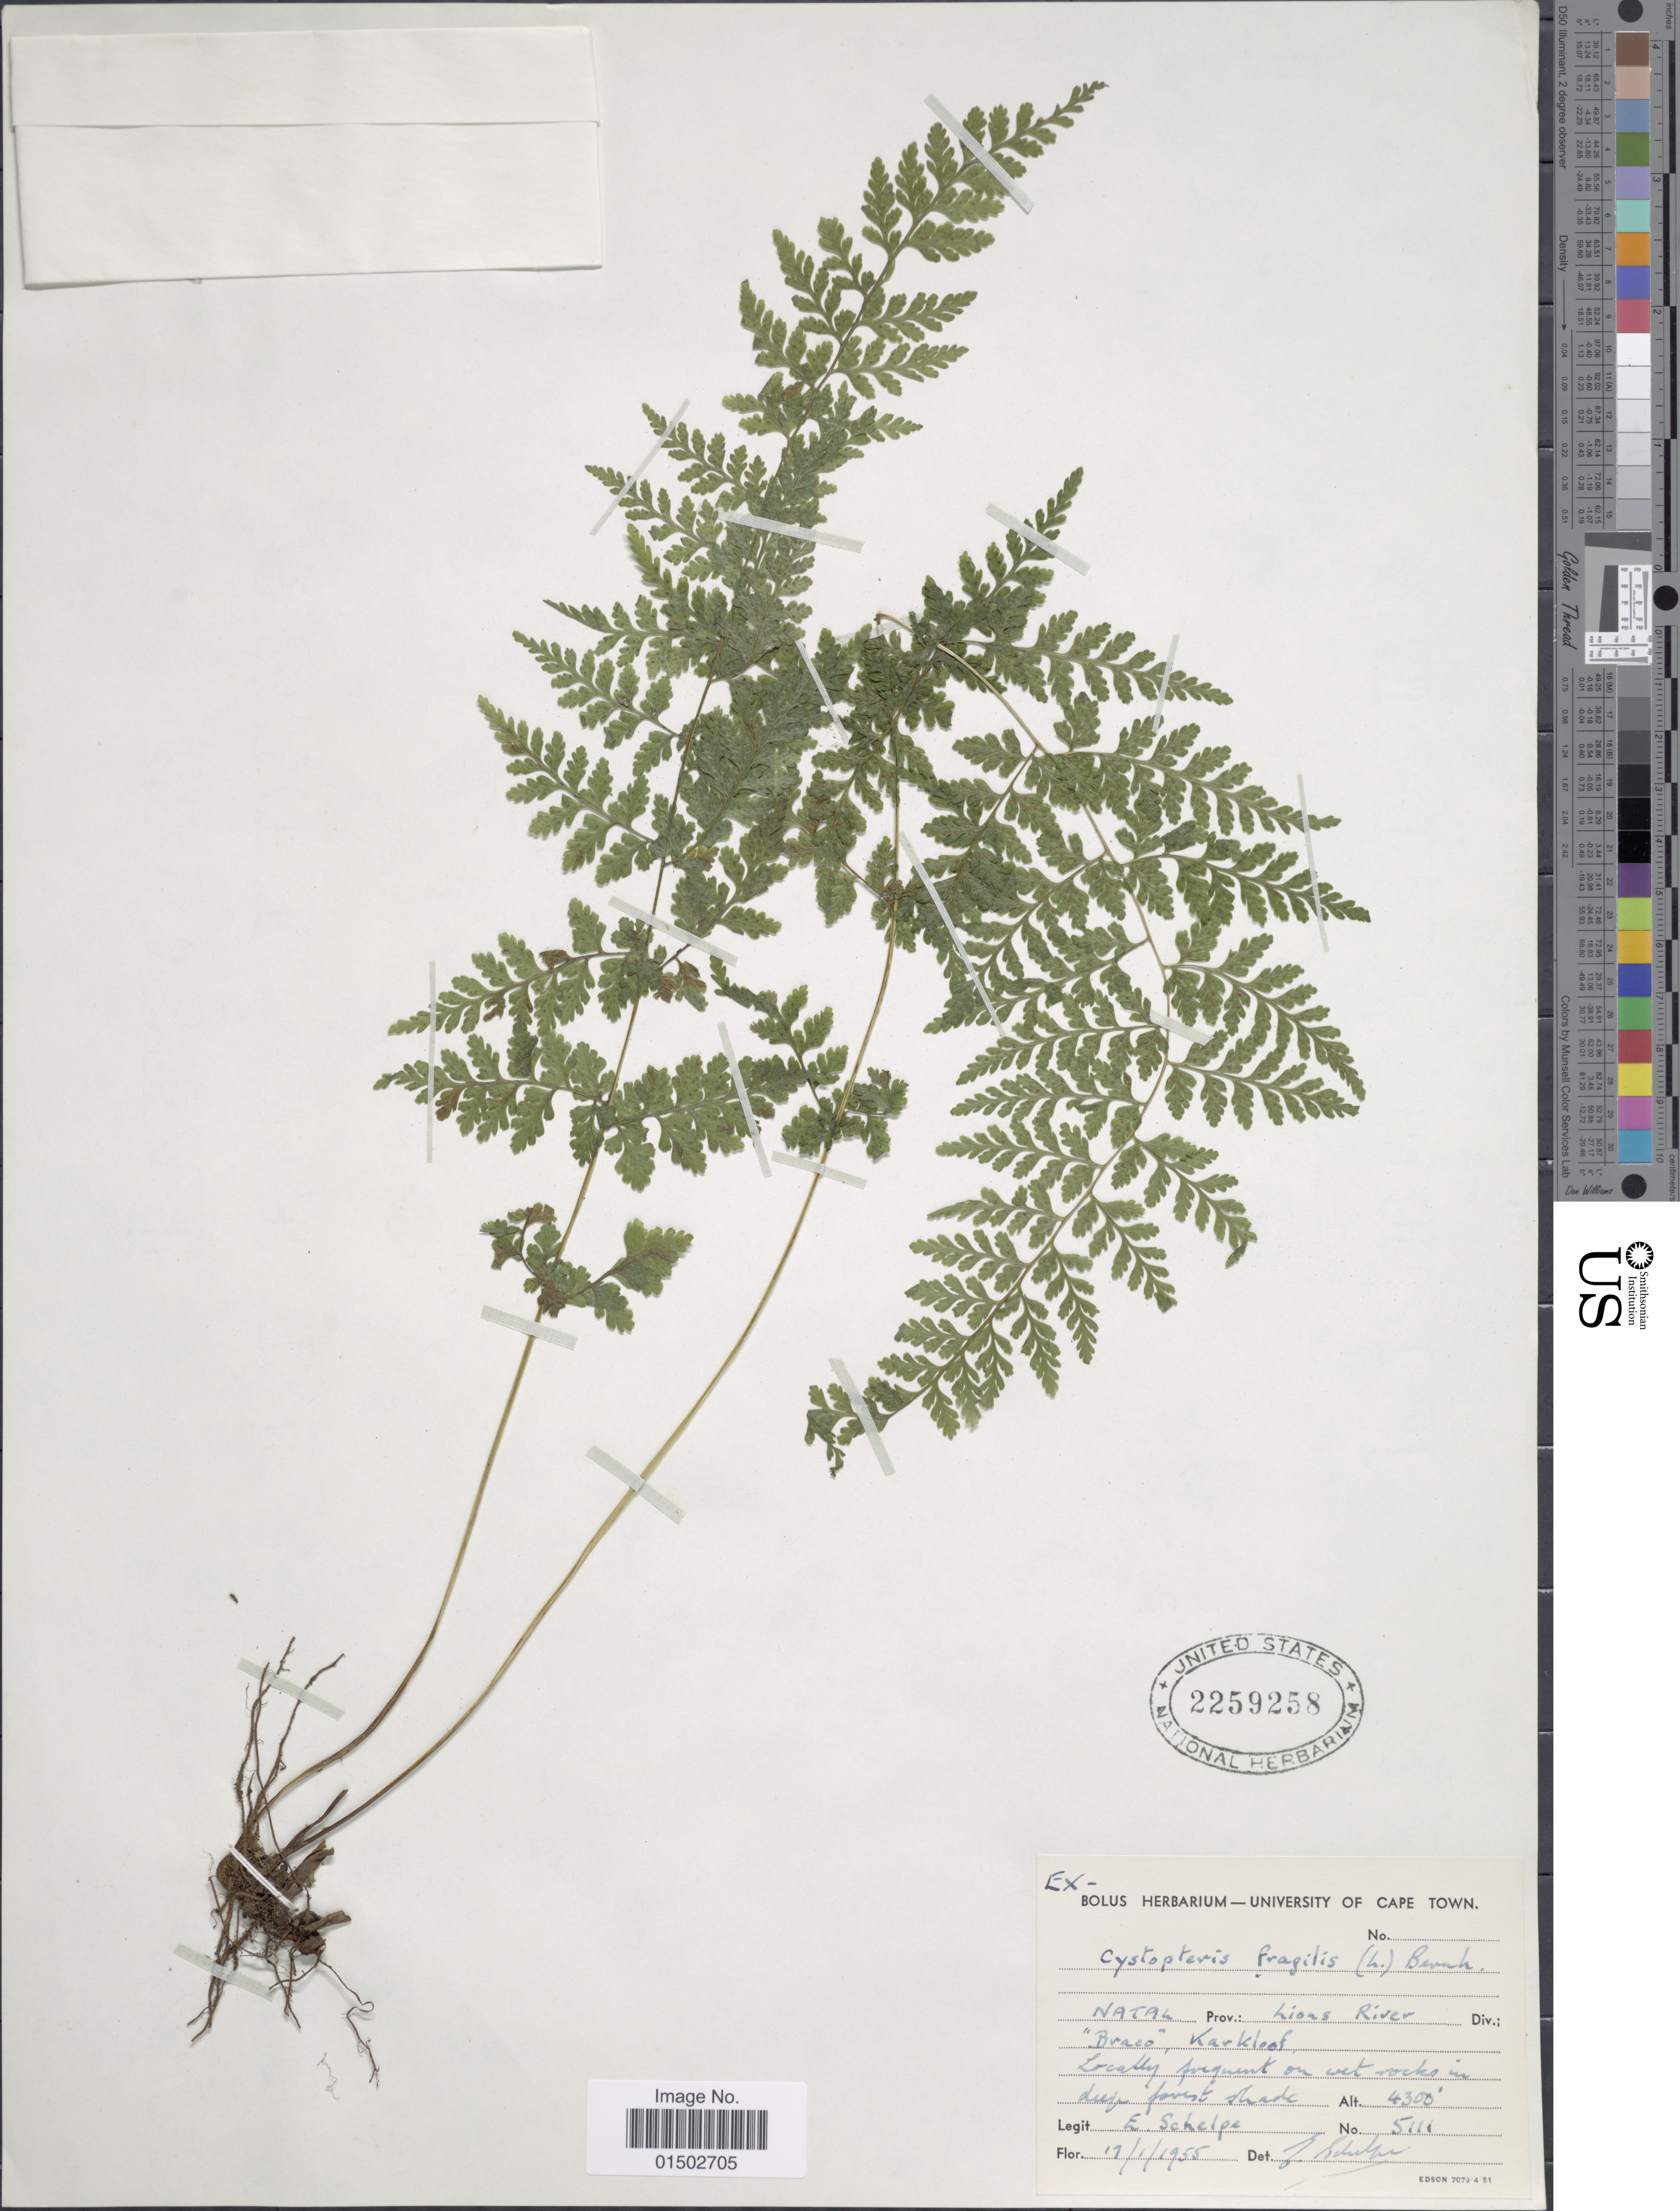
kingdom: Plantae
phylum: Tracheophyta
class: Polypodiopsida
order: Polypodiales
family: Cystopteridaceae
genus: Cystopteris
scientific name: Cystopteris fragilis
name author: (L.) Bernh.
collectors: E. A. C. L. E. Schelpe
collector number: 5111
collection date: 1955-01-19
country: South Africa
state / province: KwaZulu-Natal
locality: Natal, Prov. Lions River, "Braco", Karkloof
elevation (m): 1311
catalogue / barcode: US 2259258